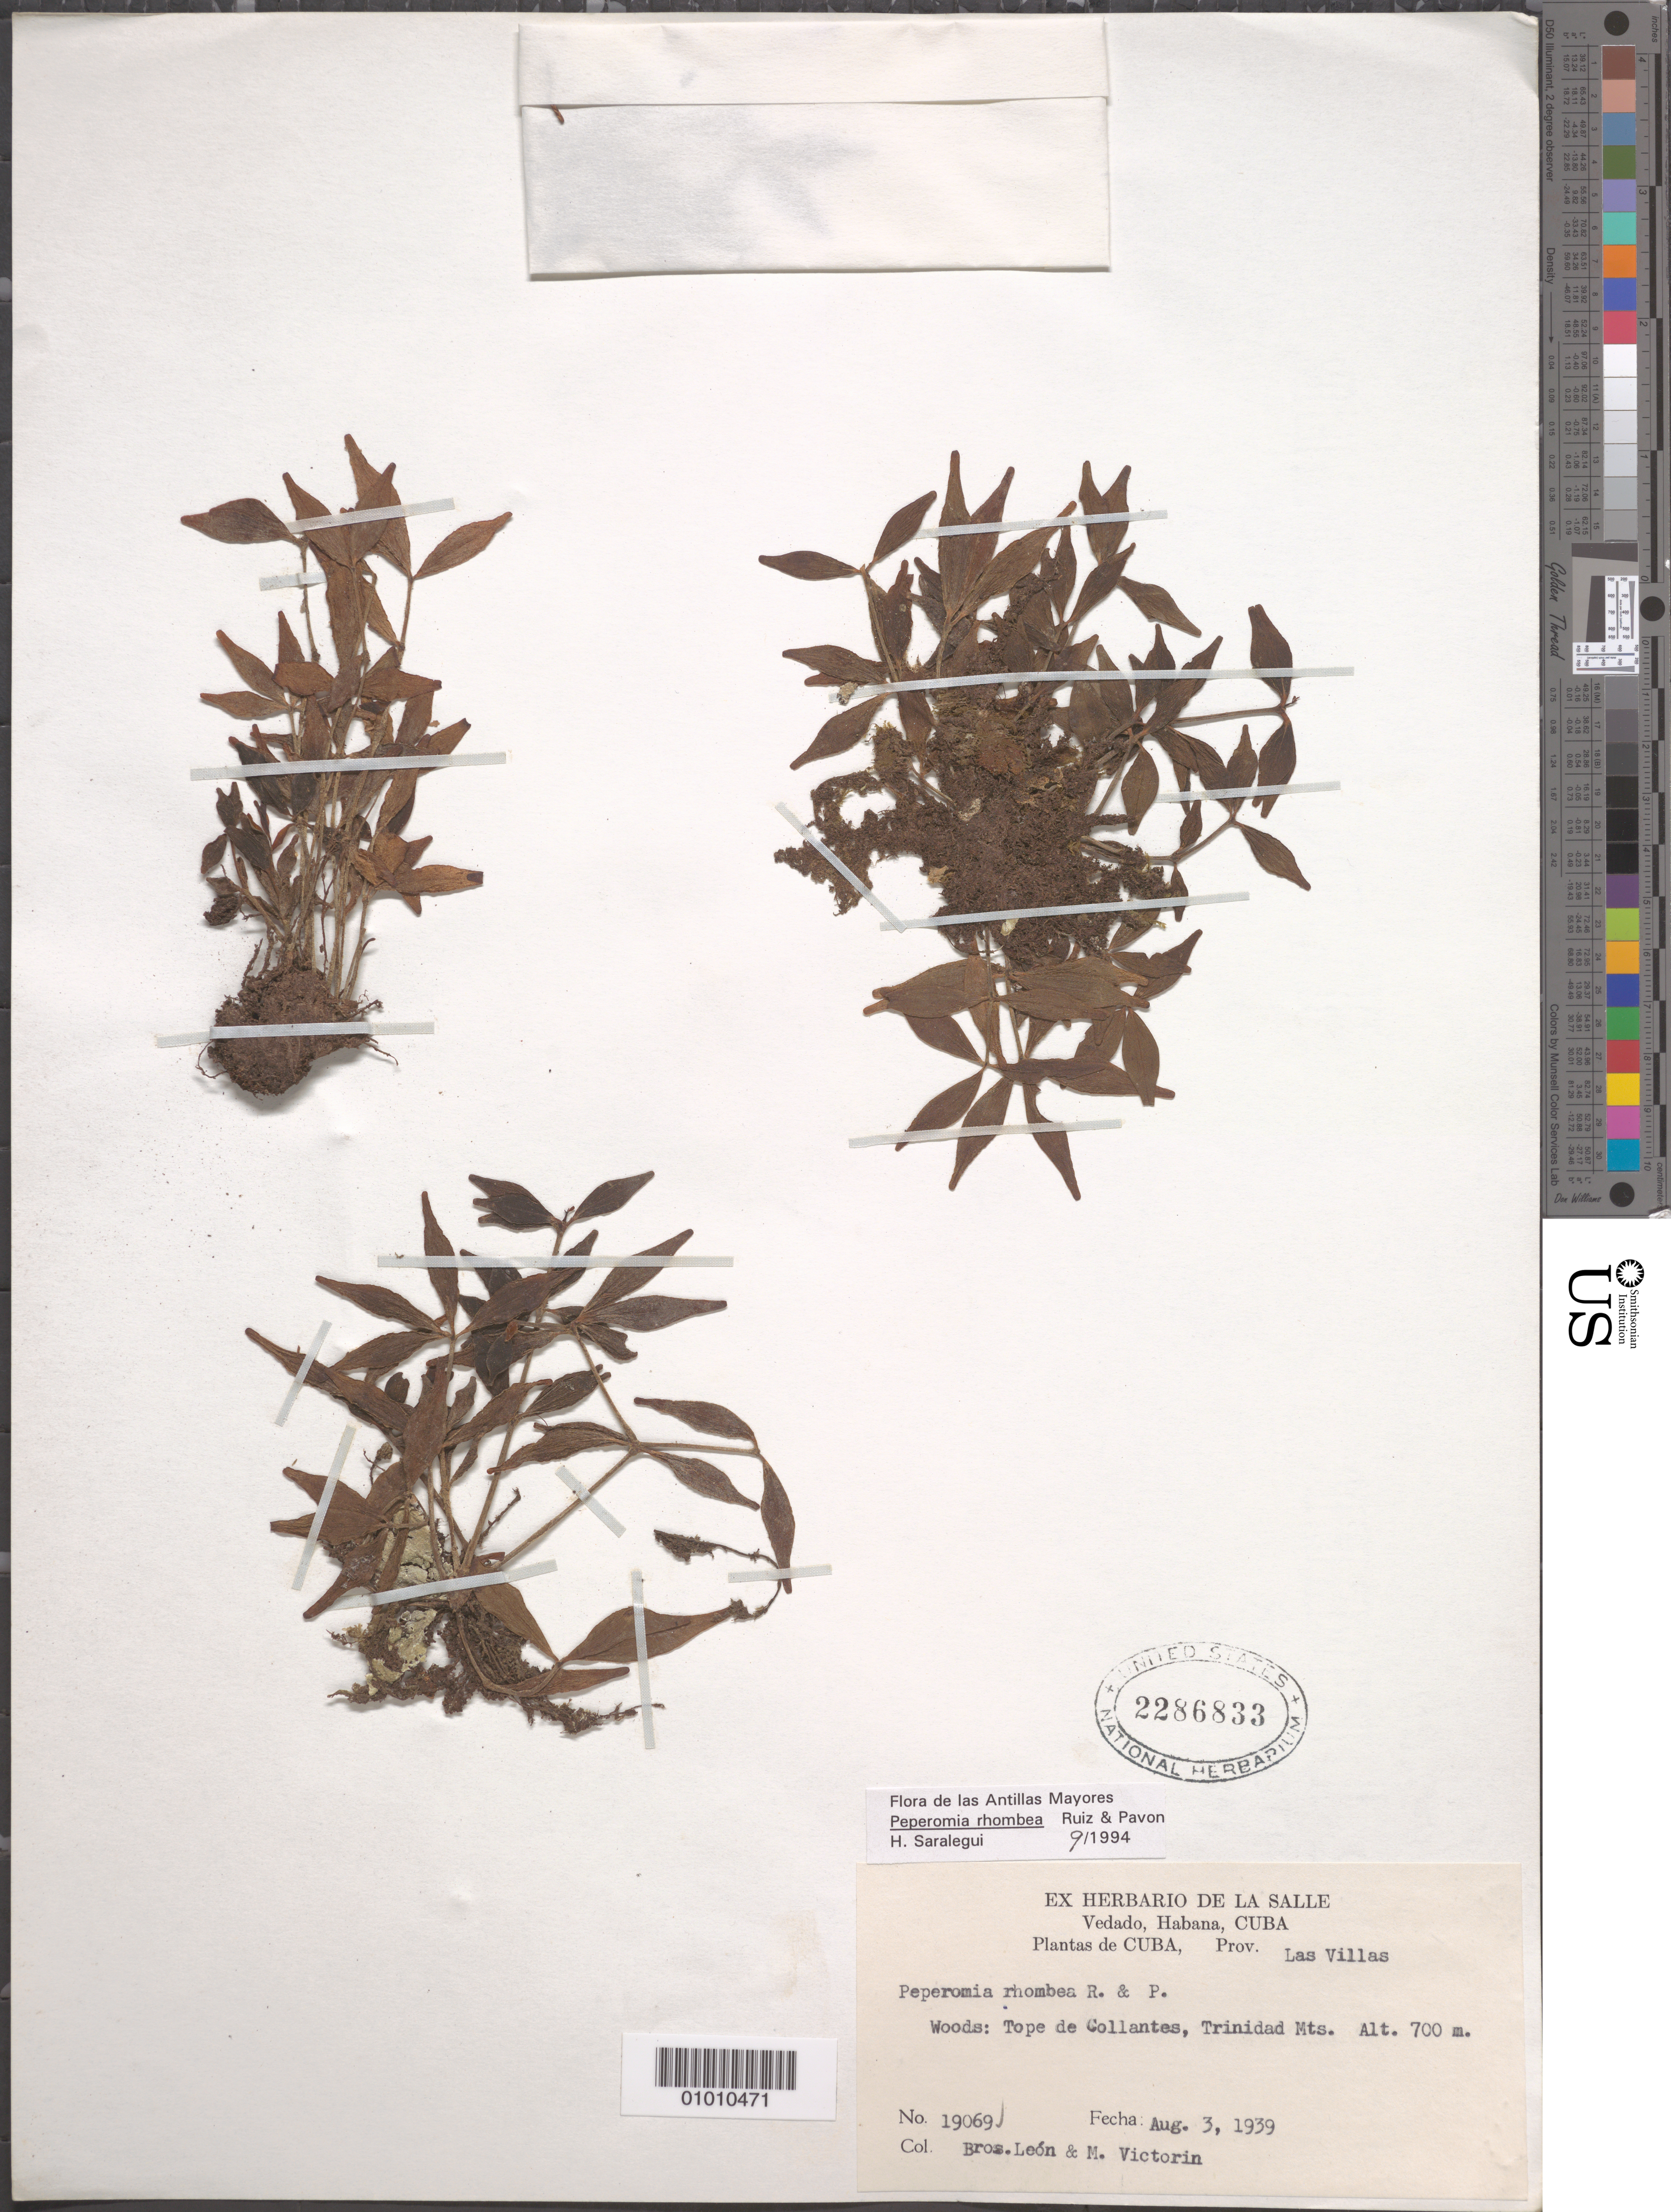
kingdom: Plantae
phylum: Tracheophyta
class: Magnoliopsida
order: Piperales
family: Piperaceae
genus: Peperomia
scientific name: Peperomia rhombea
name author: Ruiz & Pav.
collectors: Bro. León & F. Victorin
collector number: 19069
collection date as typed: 03 Aug 1939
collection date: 1939-08-03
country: Cuba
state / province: Las Villas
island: Cuba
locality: Woods: tope de Collantes, Trinidad Mts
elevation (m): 700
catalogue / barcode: US 2286833